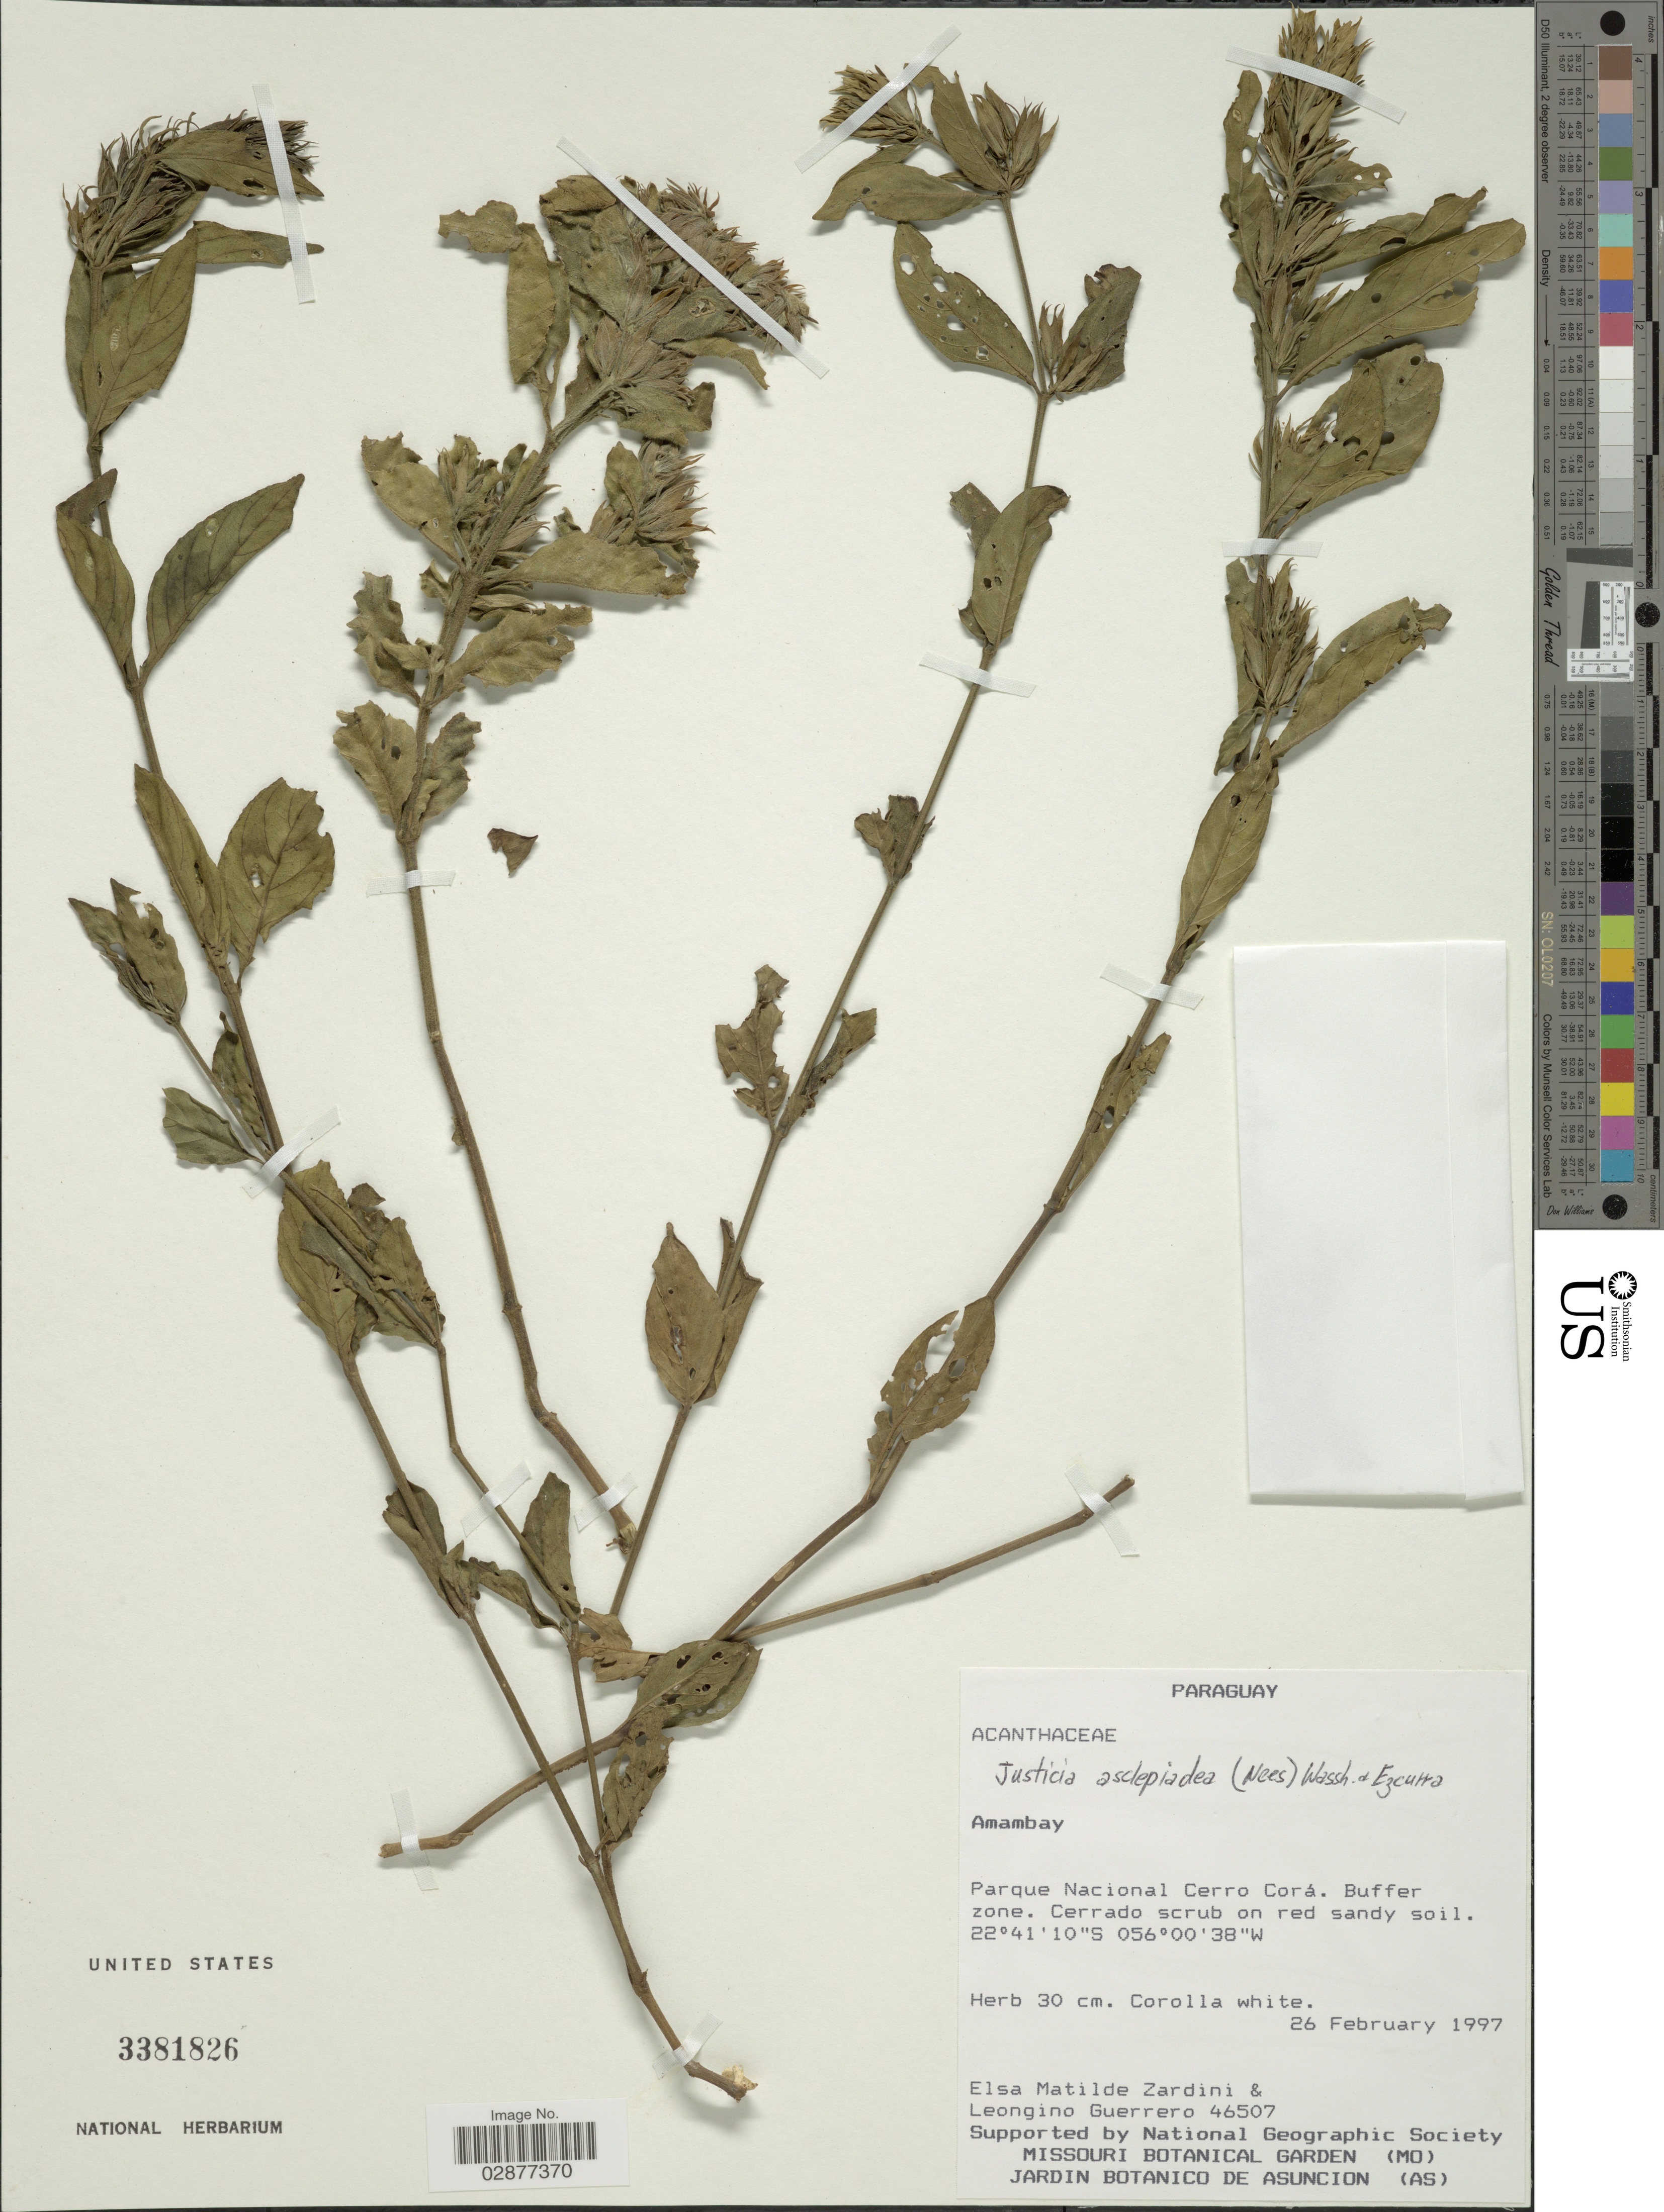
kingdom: Plantae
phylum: Tracheophyta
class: Magnoliopsida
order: Lamiales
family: Acanthaceae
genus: Justicia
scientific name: Justicia asclepiadea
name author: (Nees) Wassh. & C. Ezcurra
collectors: E. M. Zardini & L. Guerrero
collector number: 46507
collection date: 1997-02-26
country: Paraguay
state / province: Amambay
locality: Parque Nacional Cerro Corá. Buffer zone.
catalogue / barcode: US 3381826